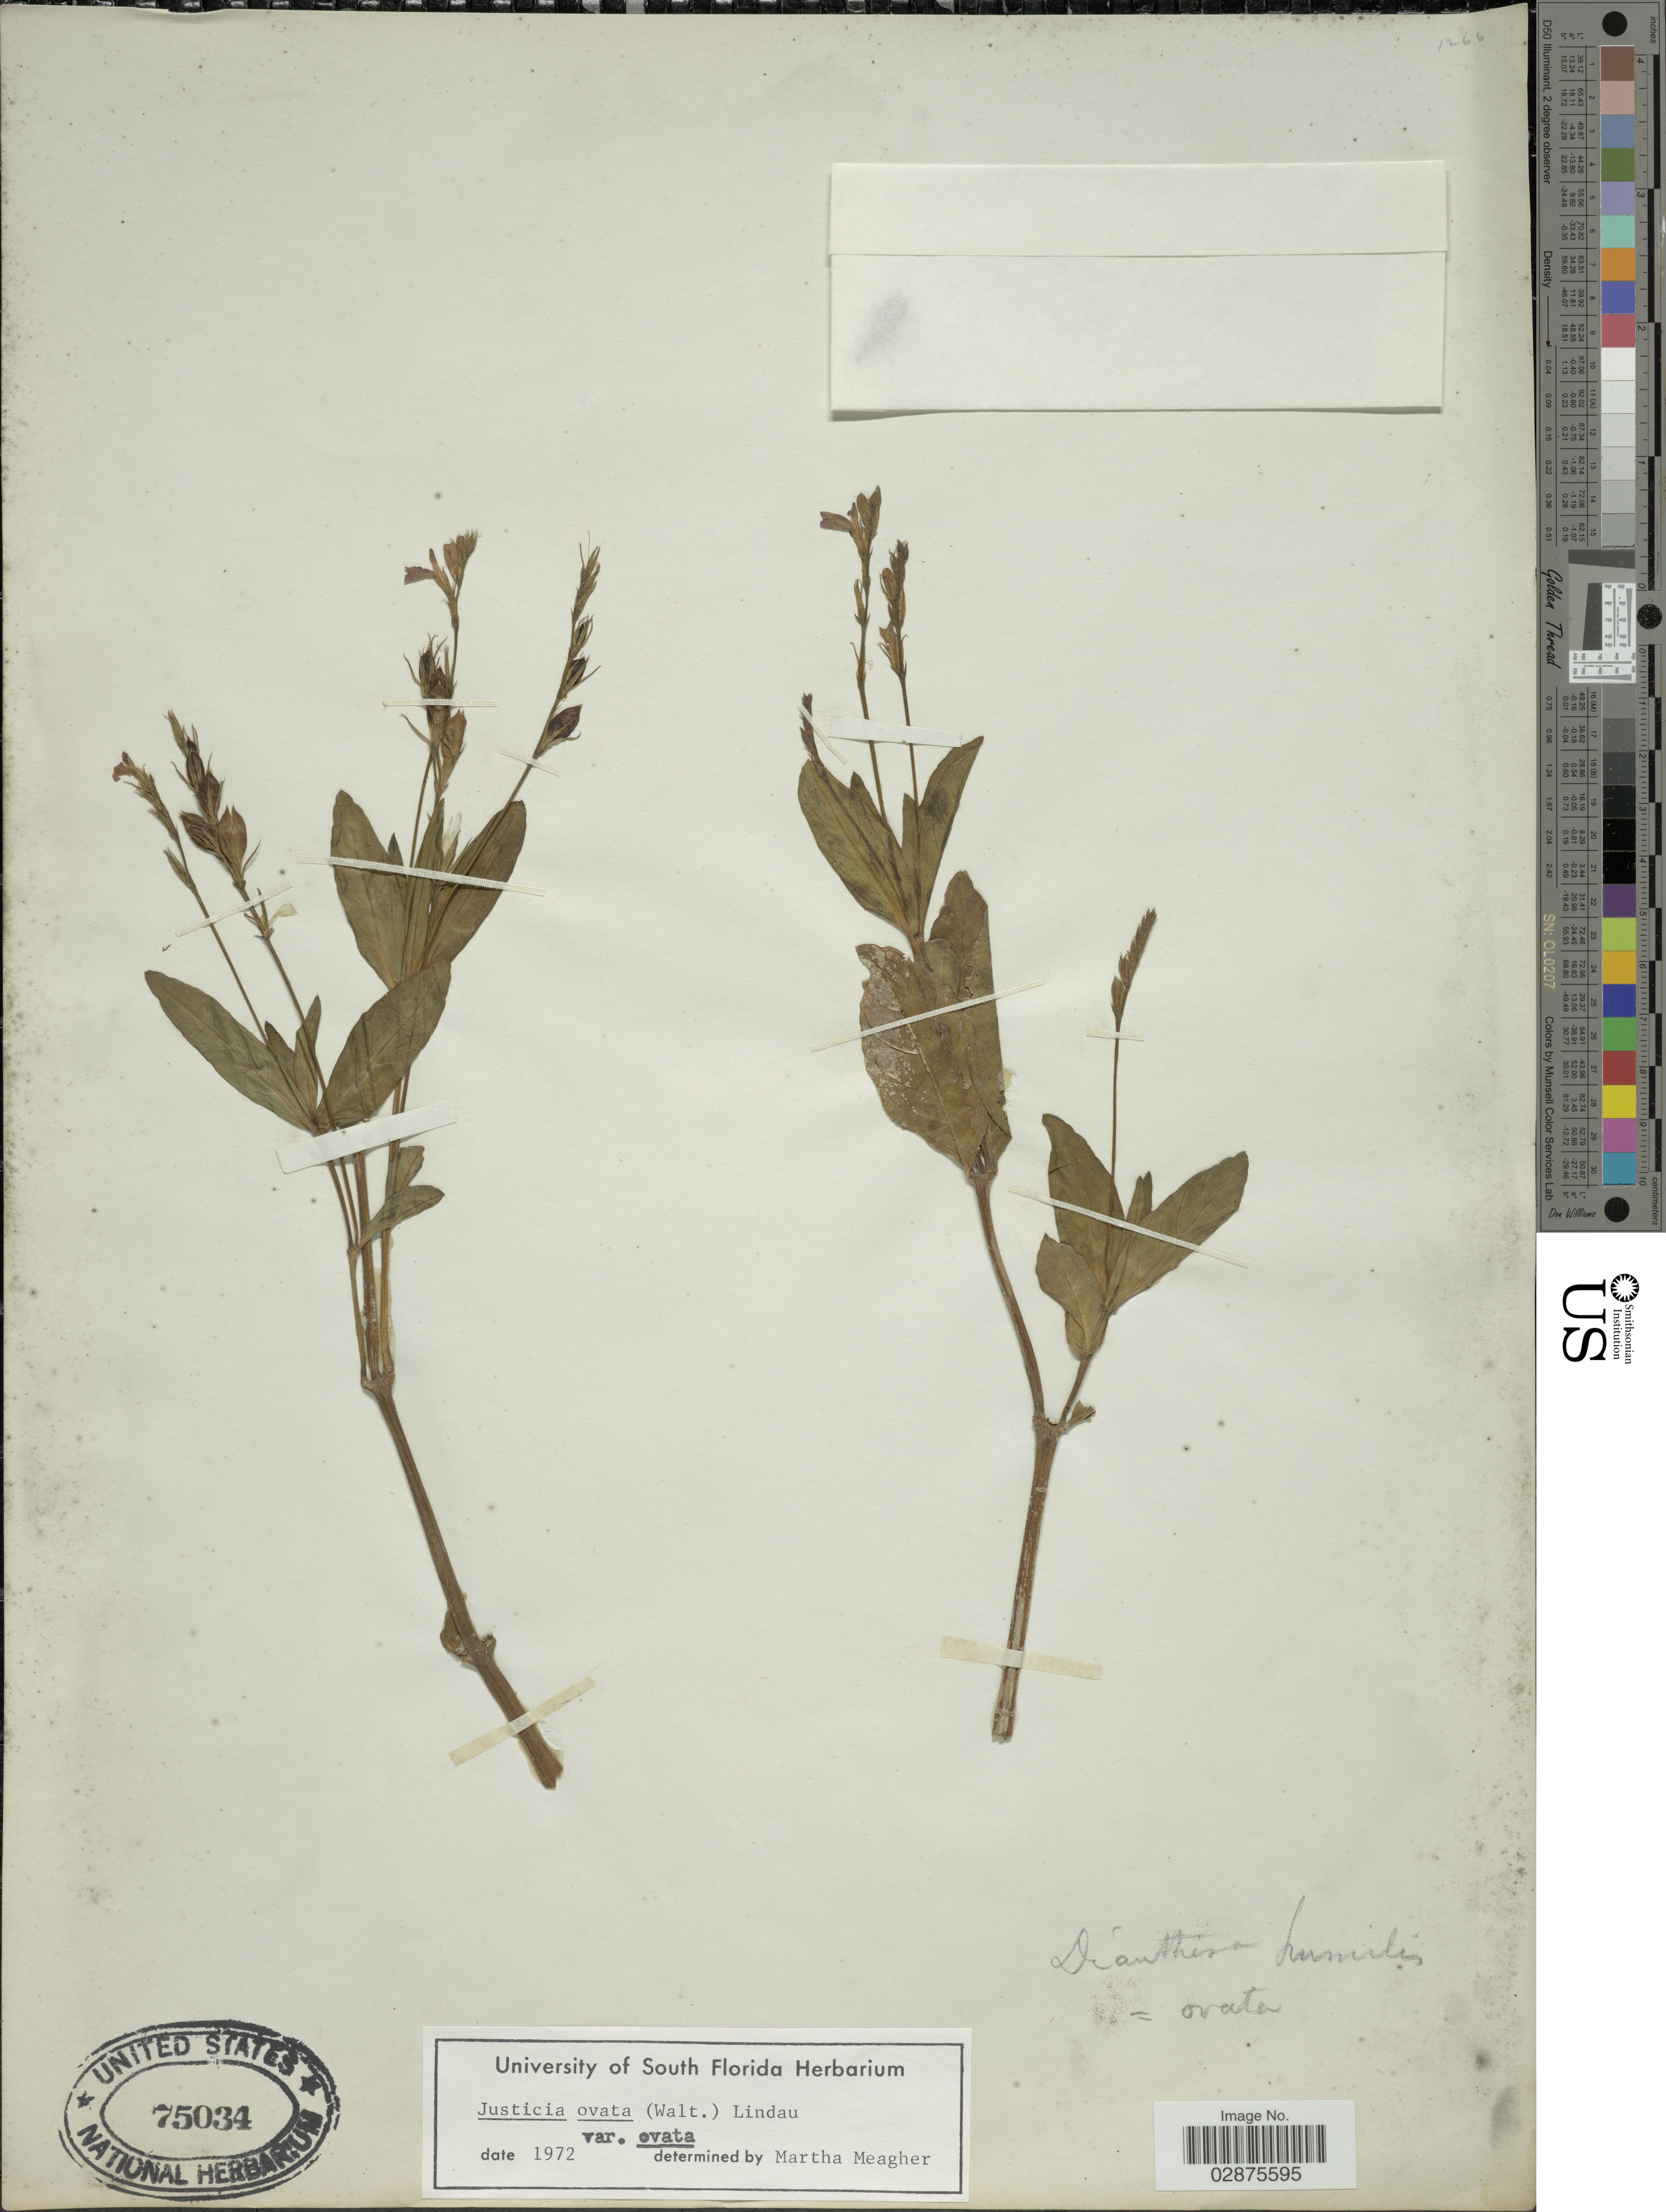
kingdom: Plantae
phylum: Tracheophyta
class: Magnoliopsida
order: Lamiales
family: Acanthaceae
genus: Justicia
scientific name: Justicia ovata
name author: E. Mey.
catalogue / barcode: US 75034